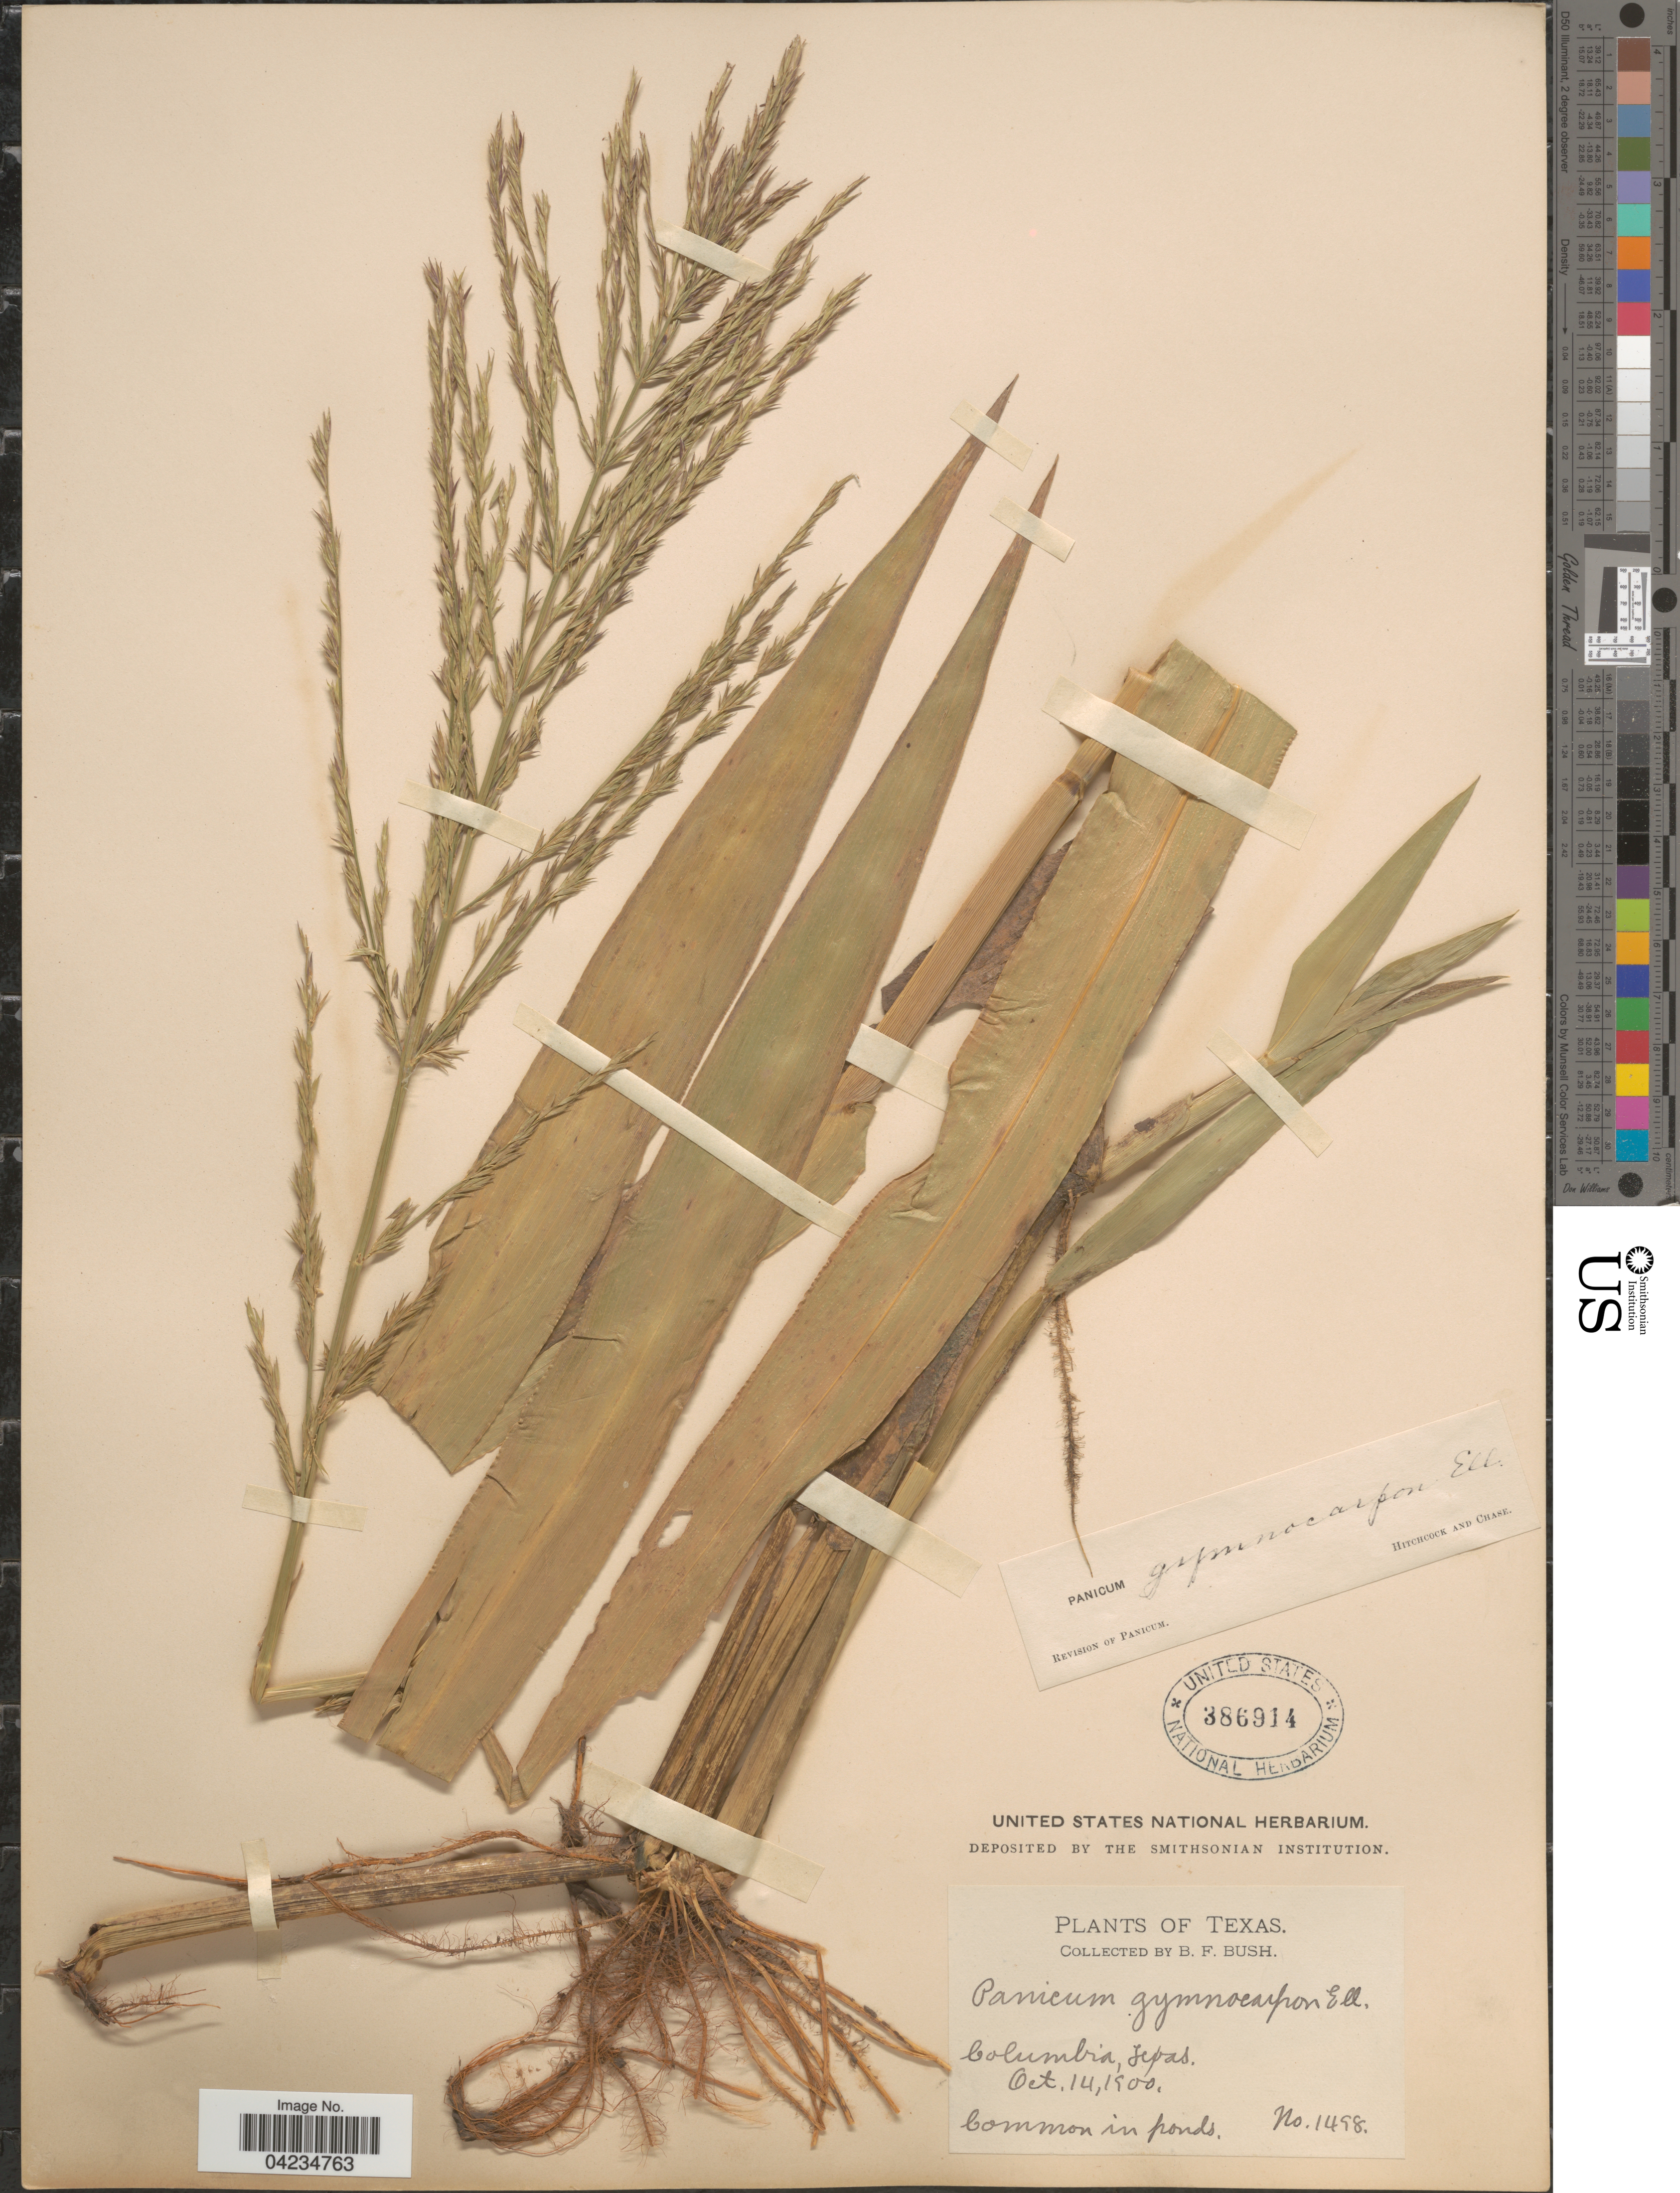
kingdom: Plantae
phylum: Tracheophyta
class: Liliopsida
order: Poales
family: Poaceae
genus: Phanopyrum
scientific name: Phanopyrum gymnocarpon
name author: (Elliott) Nash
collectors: B. F. Bush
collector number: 1498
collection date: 1900-10-14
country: United States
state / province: Texas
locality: Columbia.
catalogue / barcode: US 386914